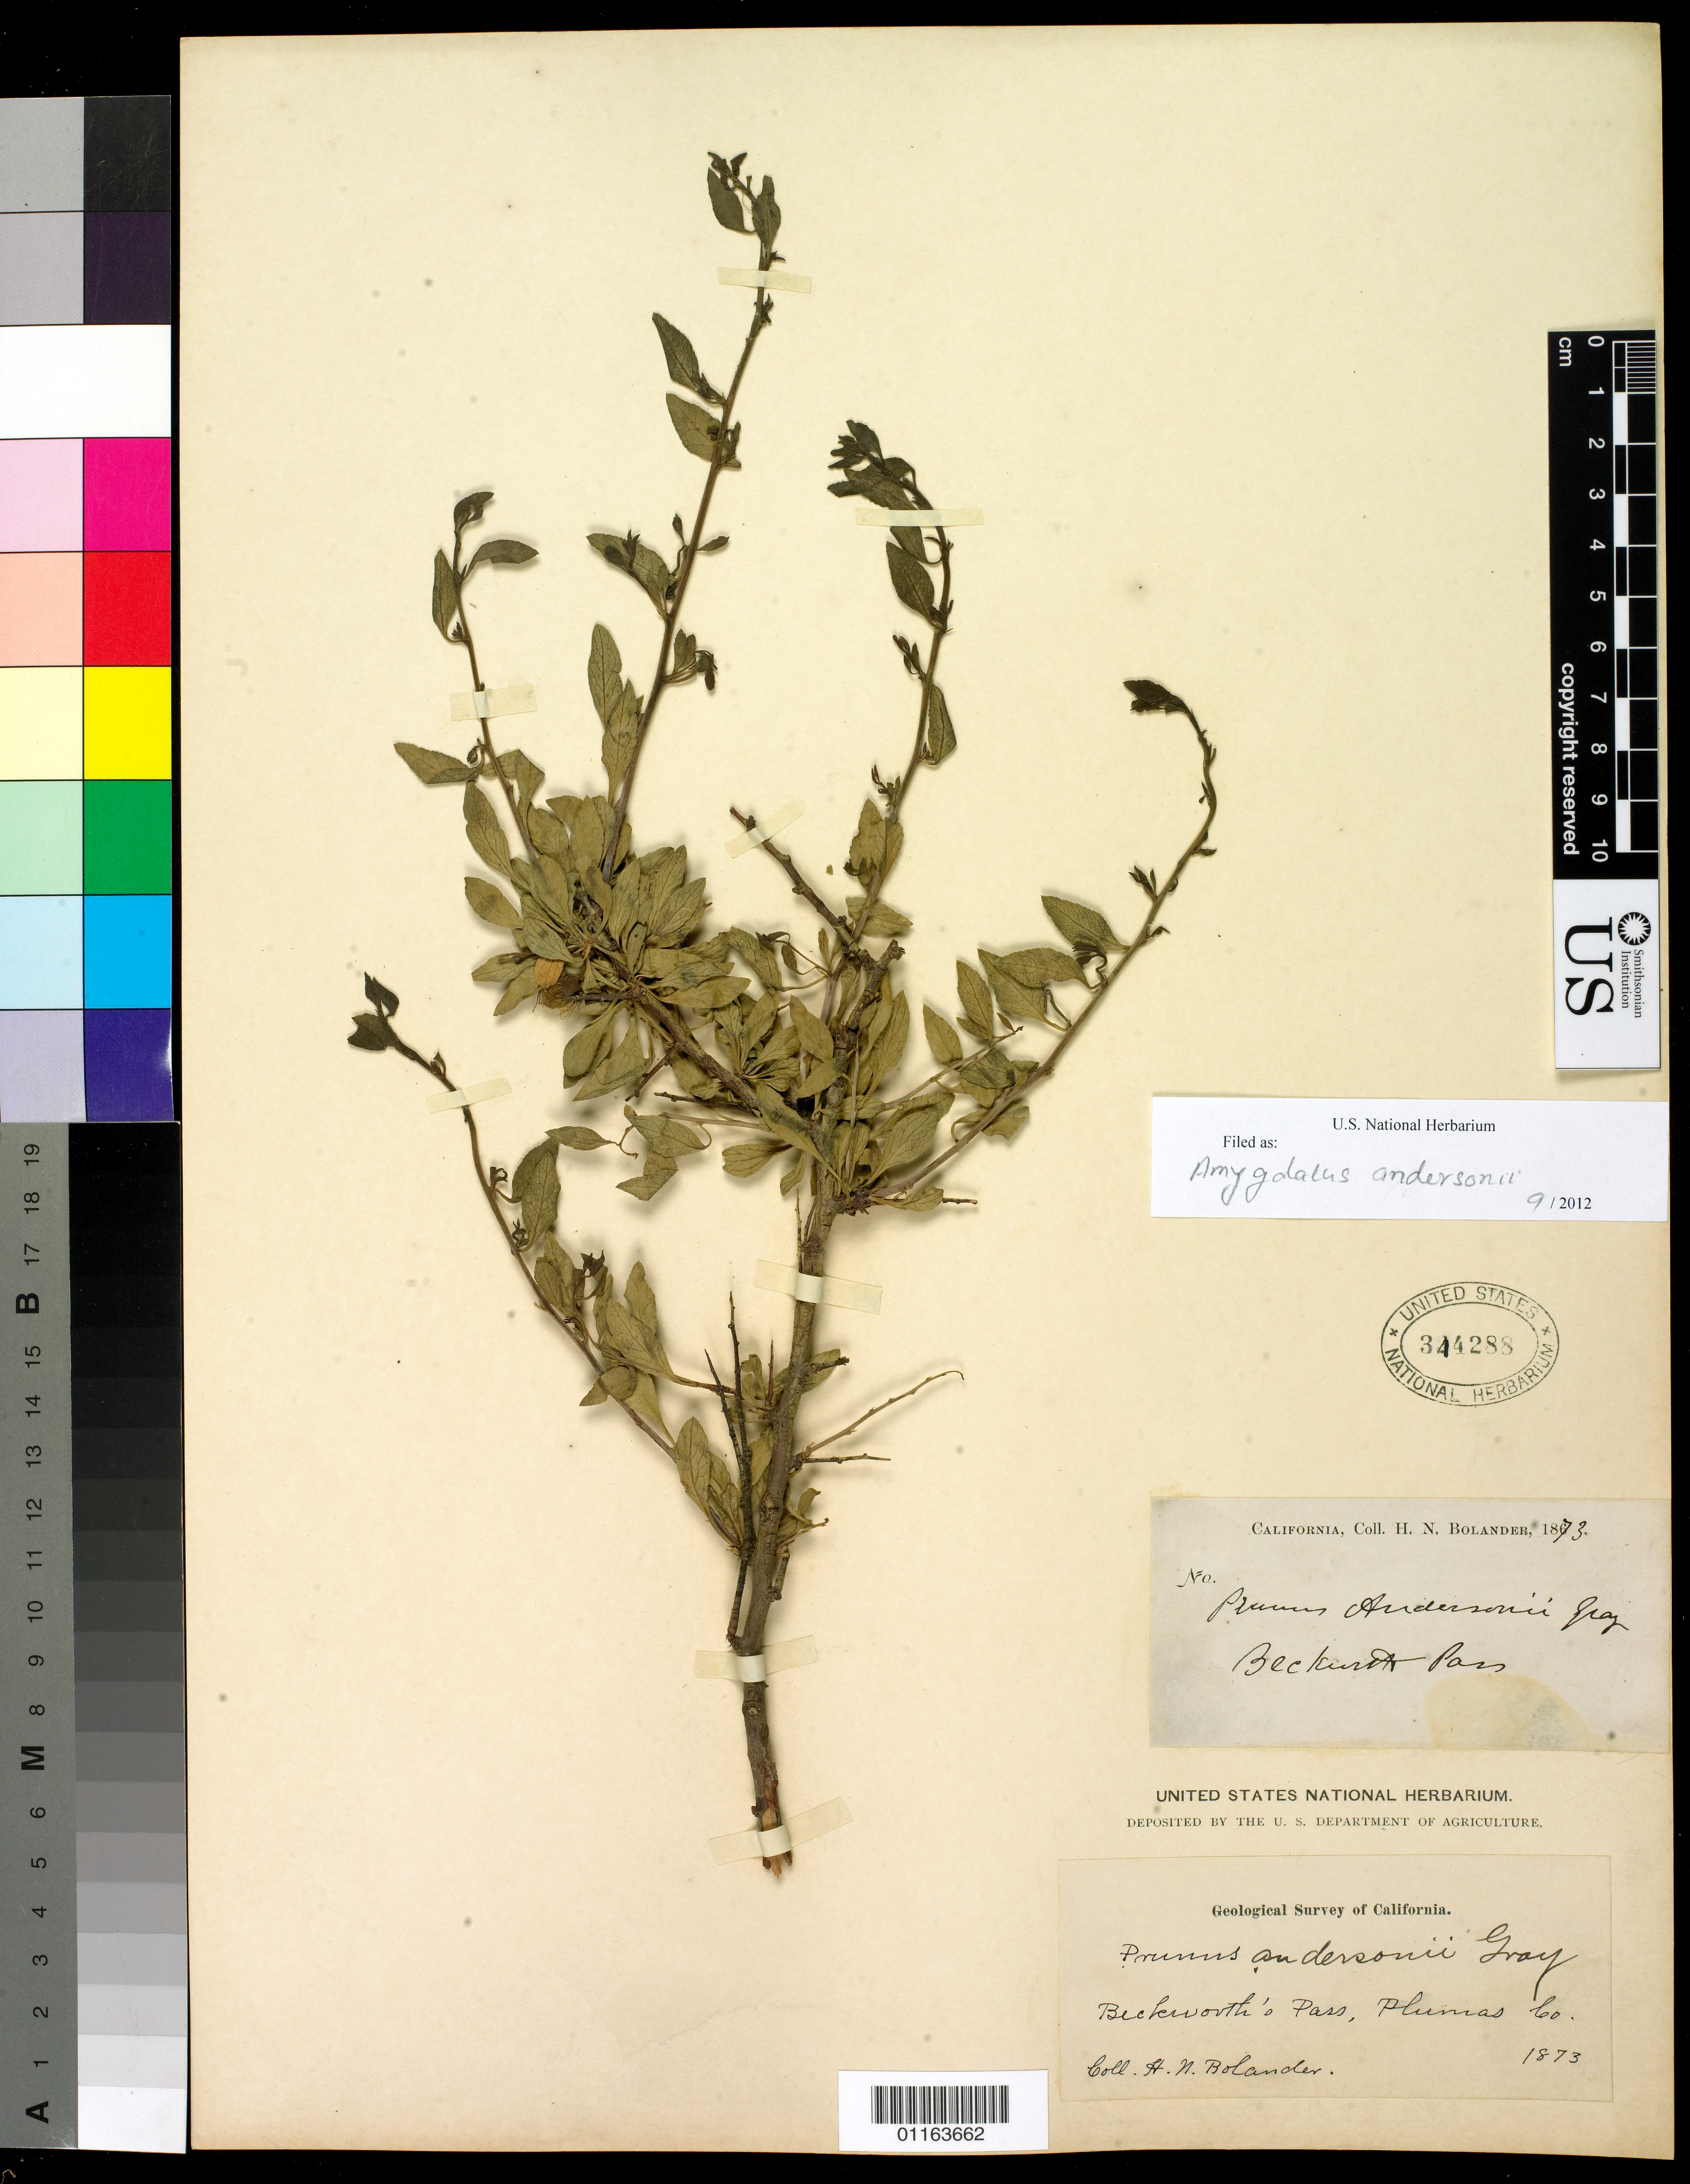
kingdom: Plantae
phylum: Tracheophyta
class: Magnoliopsida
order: Rosales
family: Rosaceae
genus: Prunus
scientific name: Prunus andersonii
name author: A. Gray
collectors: H. Bolander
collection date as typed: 1873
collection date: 1873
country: United States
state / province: California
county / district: Plumas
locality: Beckworth's Pass.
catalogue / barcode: US 344288